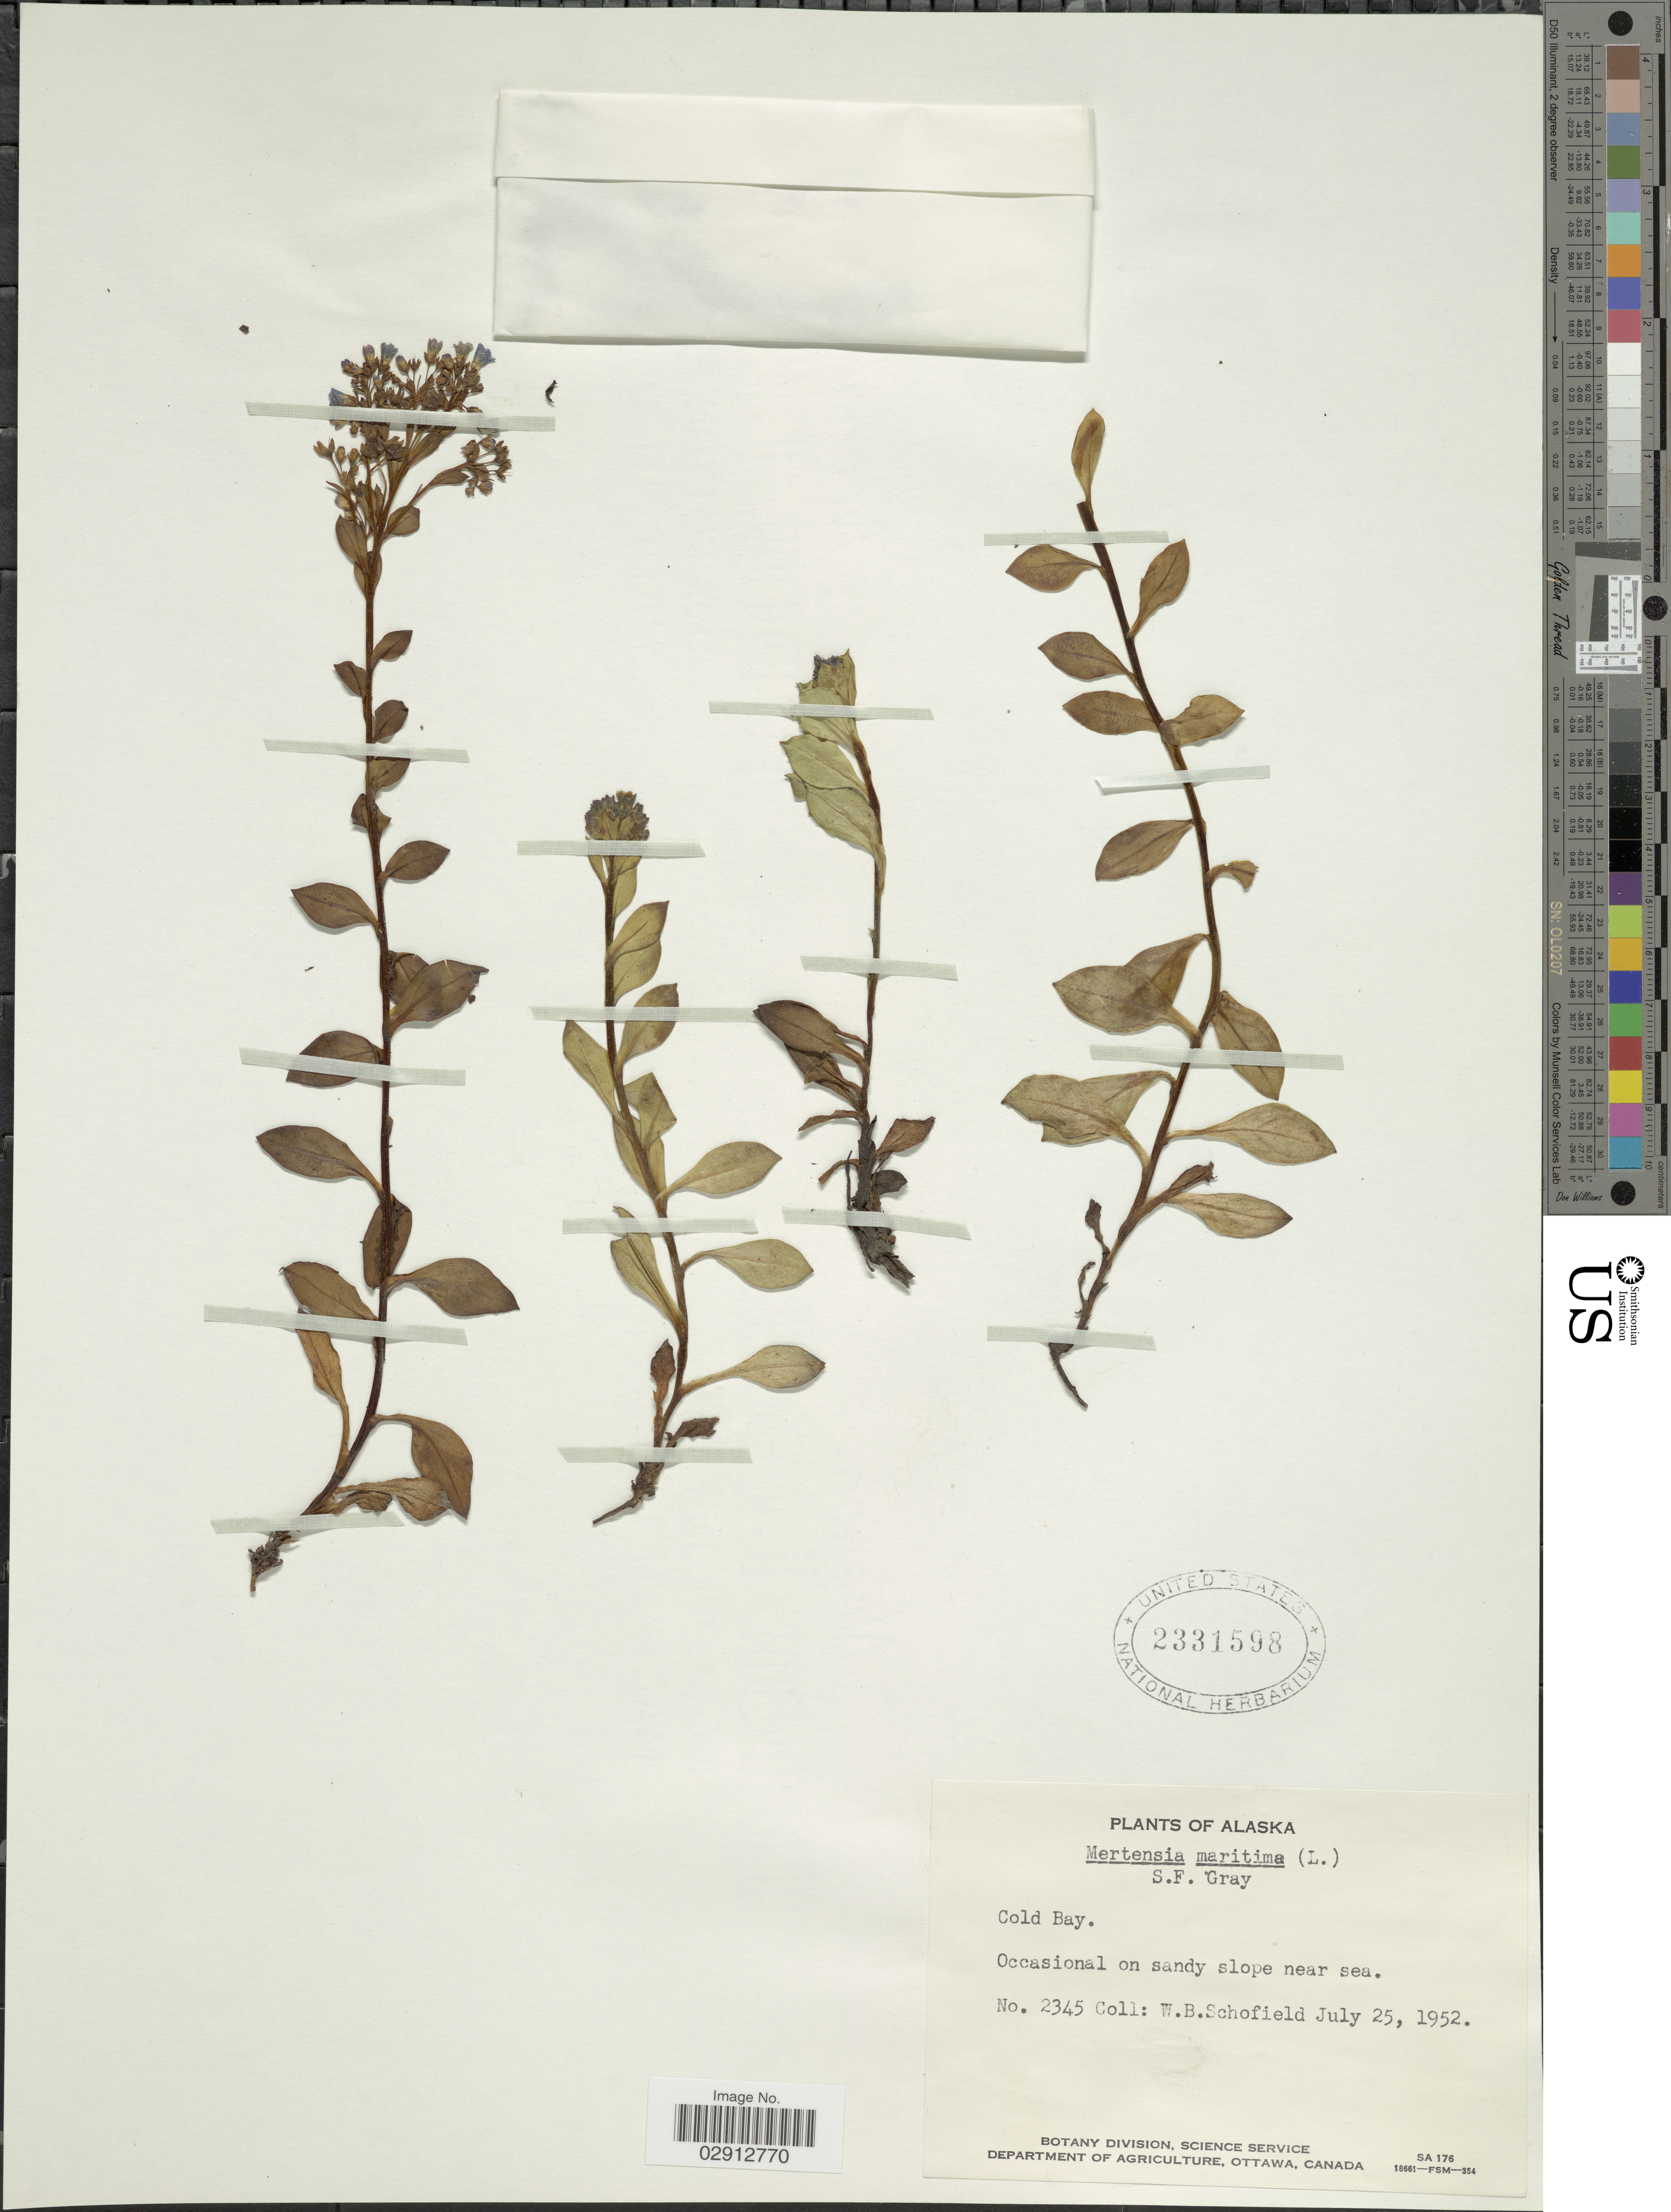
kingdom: Plantae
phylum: Tracheophyta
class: Magnoliopsida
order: Boraginales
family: Boraginaceae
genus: Mertensia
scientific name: Mertensia maritima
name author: (L.) S.F. Gray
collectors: W. Schofield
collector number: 2345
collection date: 1952-07-25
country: United States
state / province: Alaska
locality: Cold Bay.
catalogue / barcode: US 2331598